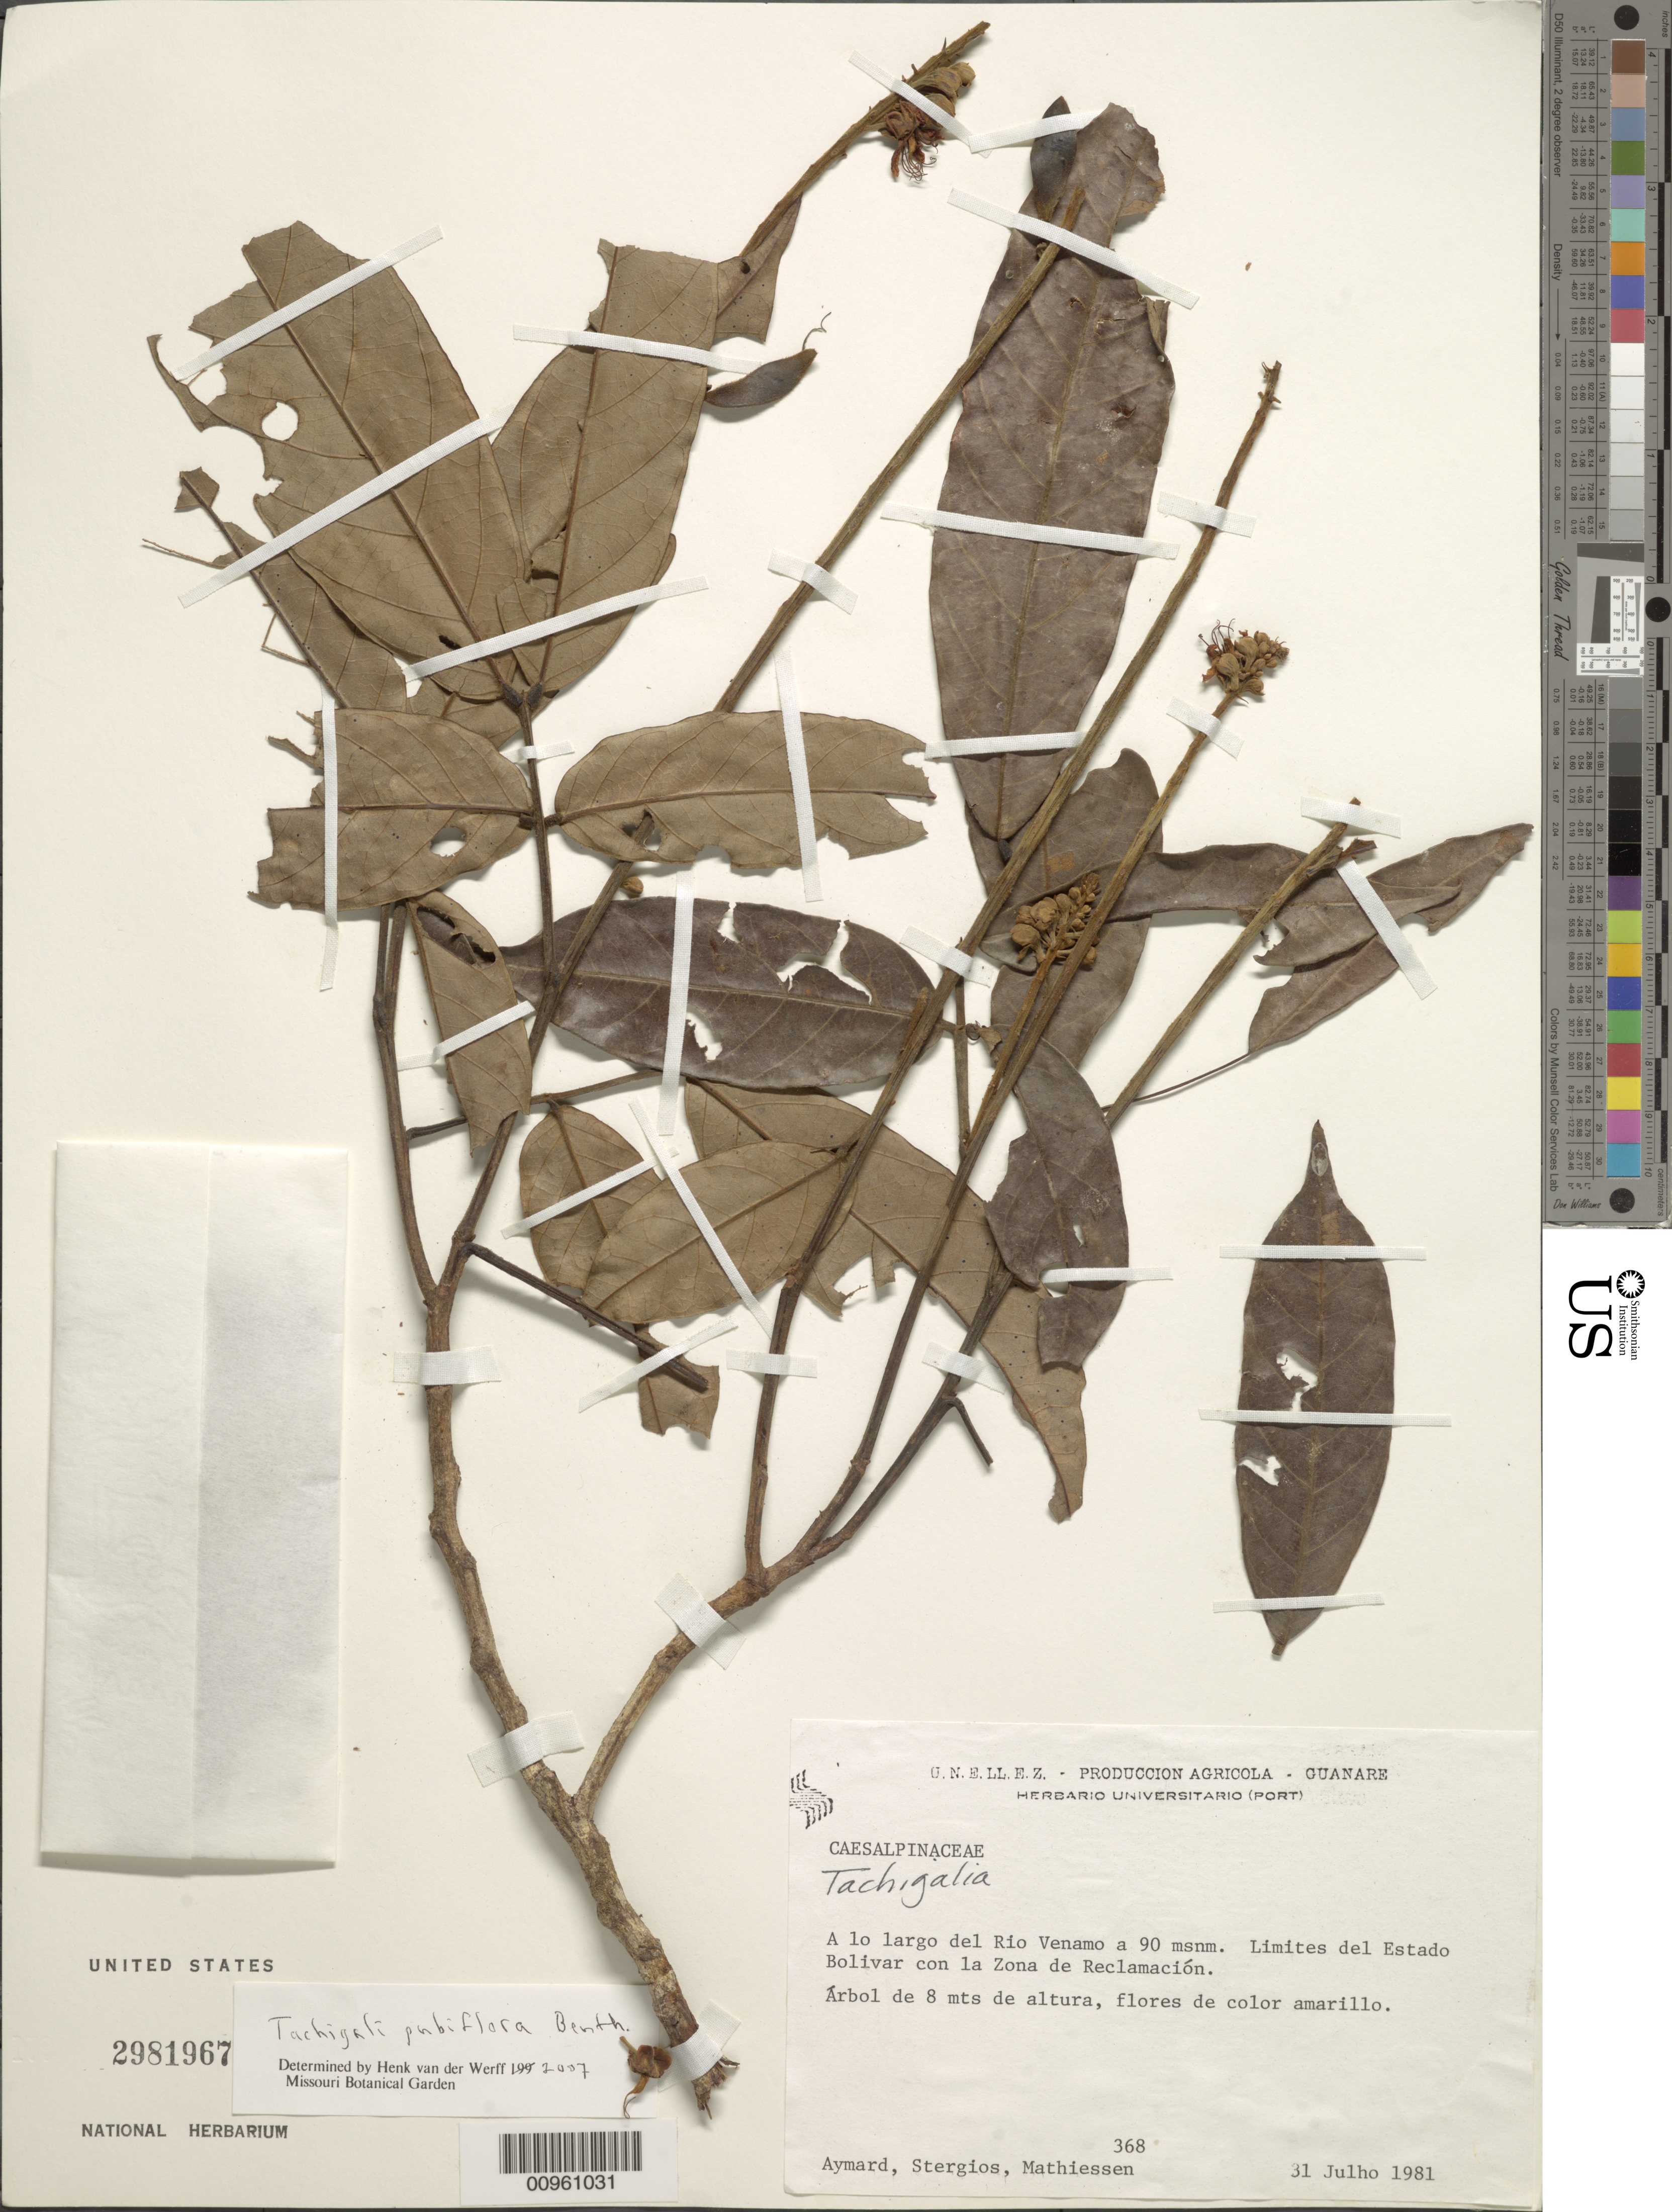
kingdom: Plantae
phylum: Tracheophyta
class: Magnoliopsida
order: Fabales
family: Fabaceae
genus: Tachigali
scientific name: Tachigali pubiflora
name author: Benth.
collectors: B. G. Stergios, G. A. Aymard & N. Matthiesen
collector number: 368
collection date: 1981-07-31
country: Venezuela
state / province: Bolivar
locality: Rio Venamo a 90 msnm. Limites del Estado Bolivar con la Zona de Reclamacion.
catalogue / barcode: US 2981967